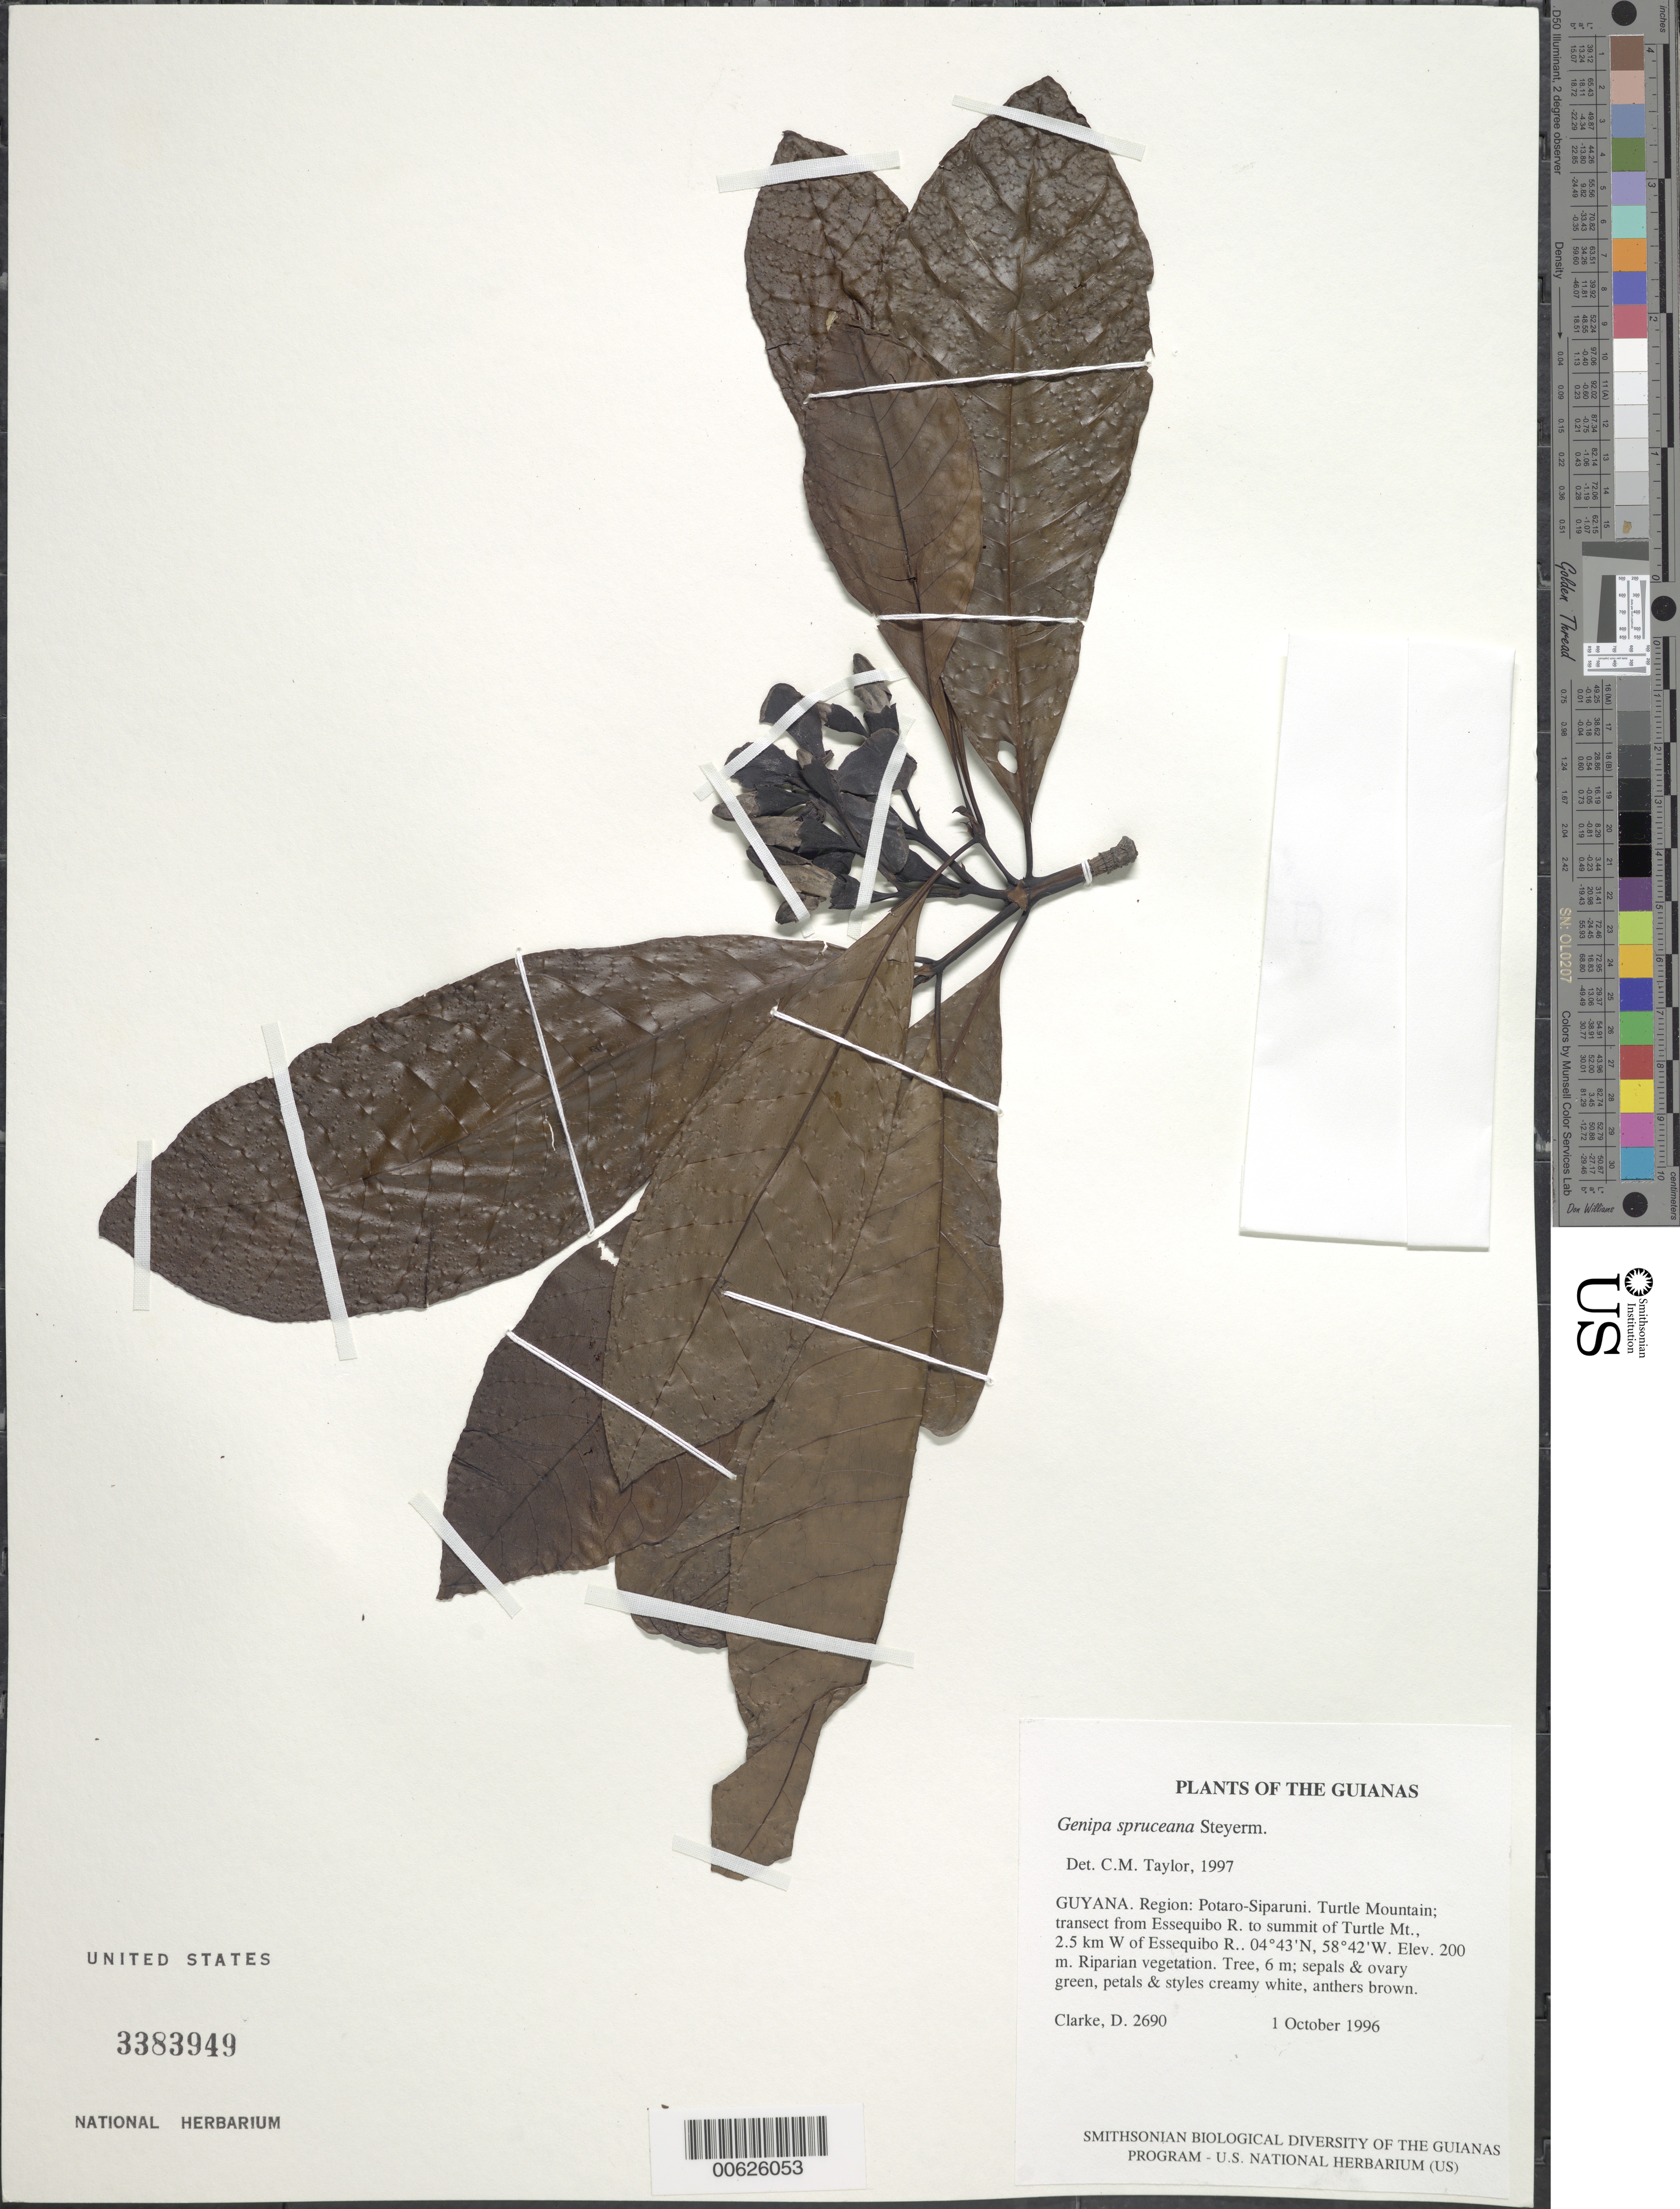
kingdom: Plantae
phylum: Tracheophyta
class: Magnoliopsida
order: Gentianales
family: Rubiaceae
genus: Genipa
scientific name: Genipa spruceana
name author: Steyerm.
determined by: Taylor, Charlotte M.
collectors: H. D. Clarke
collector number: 2690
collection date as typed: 1 October 1996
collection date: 1996-10-01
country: Guyana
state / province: Potaro-Siparuni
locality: Iwokrama Rainforest Reserve; transect: Essequibo R. - summit of Turtle Mt., 2.5km W. of Essequibo R.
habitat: Riparian vegetation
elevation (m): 200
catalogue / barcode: US 3383949